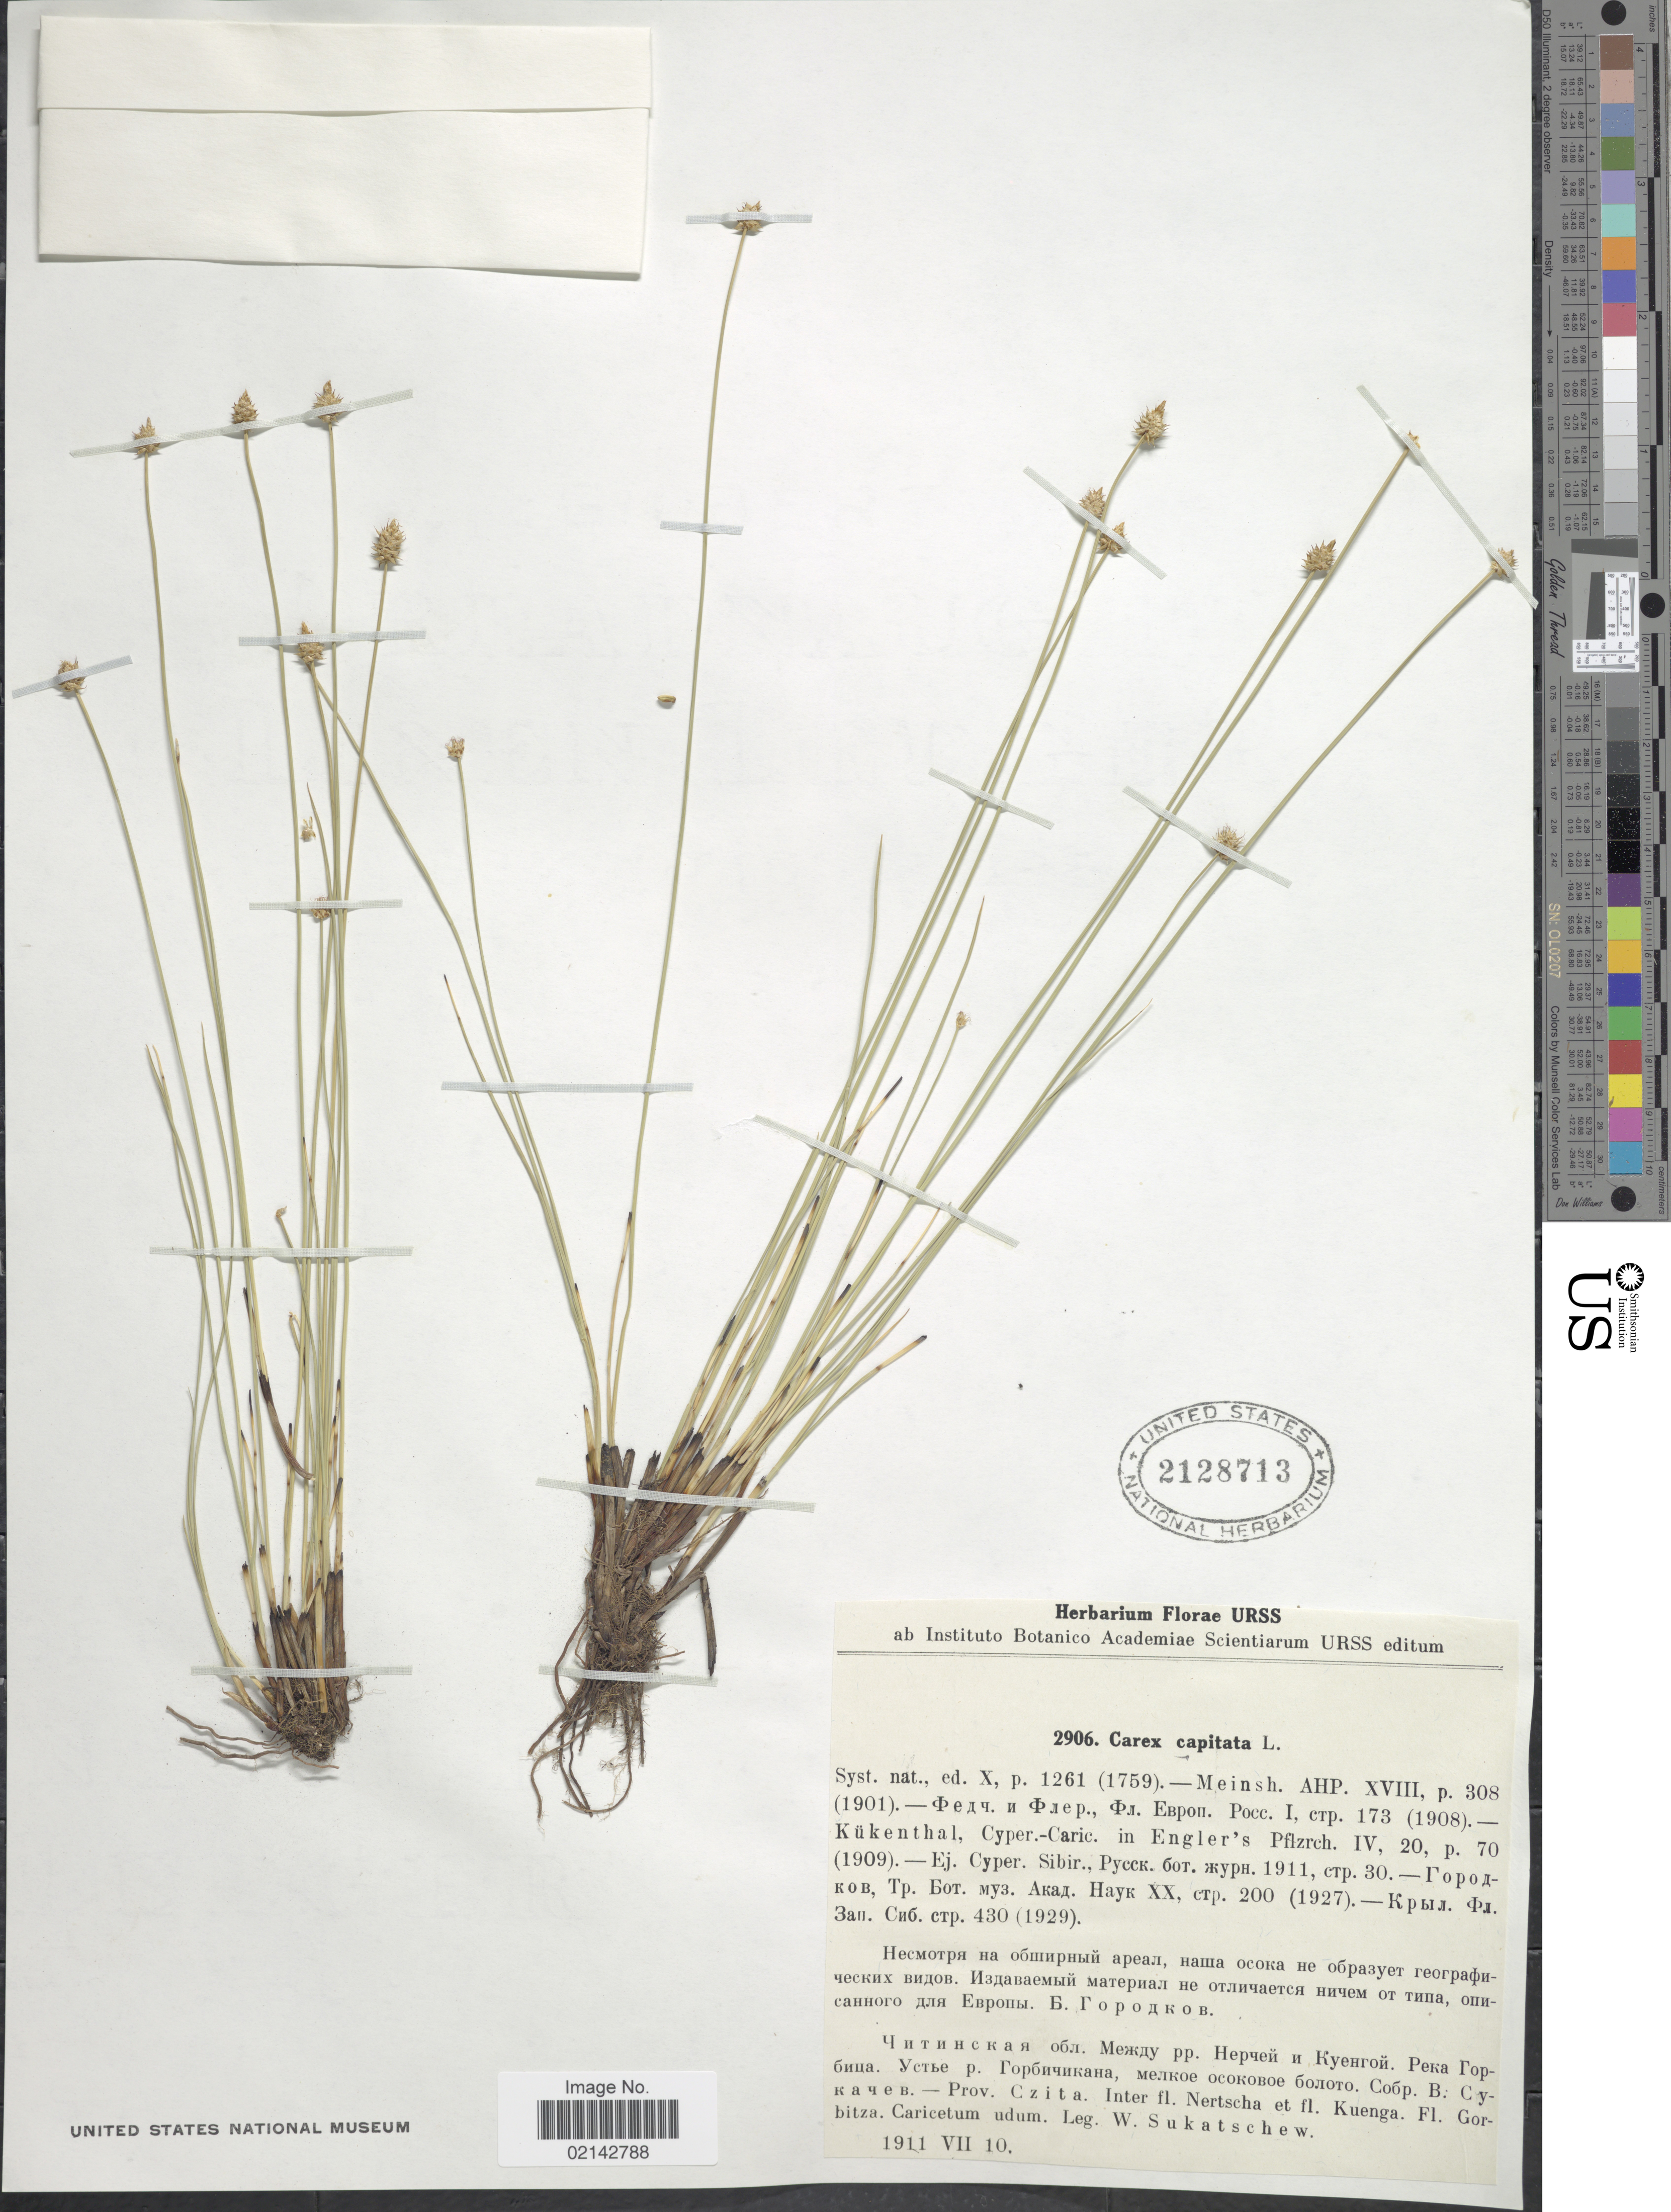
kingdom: Plantae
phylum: Tracheophyta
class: Liliopsida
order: Poales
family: Cyperaceae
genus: Carex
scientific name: Carex capitata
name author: L.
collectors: W. Sukatschew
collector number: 2906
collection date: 1911-07-10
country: Russian Federation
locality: Prov. Czita, Inter fl. Nertscha et fl. Kuenga, Fl. Gobitza, Caricetum udum.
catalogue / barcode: US 2128713